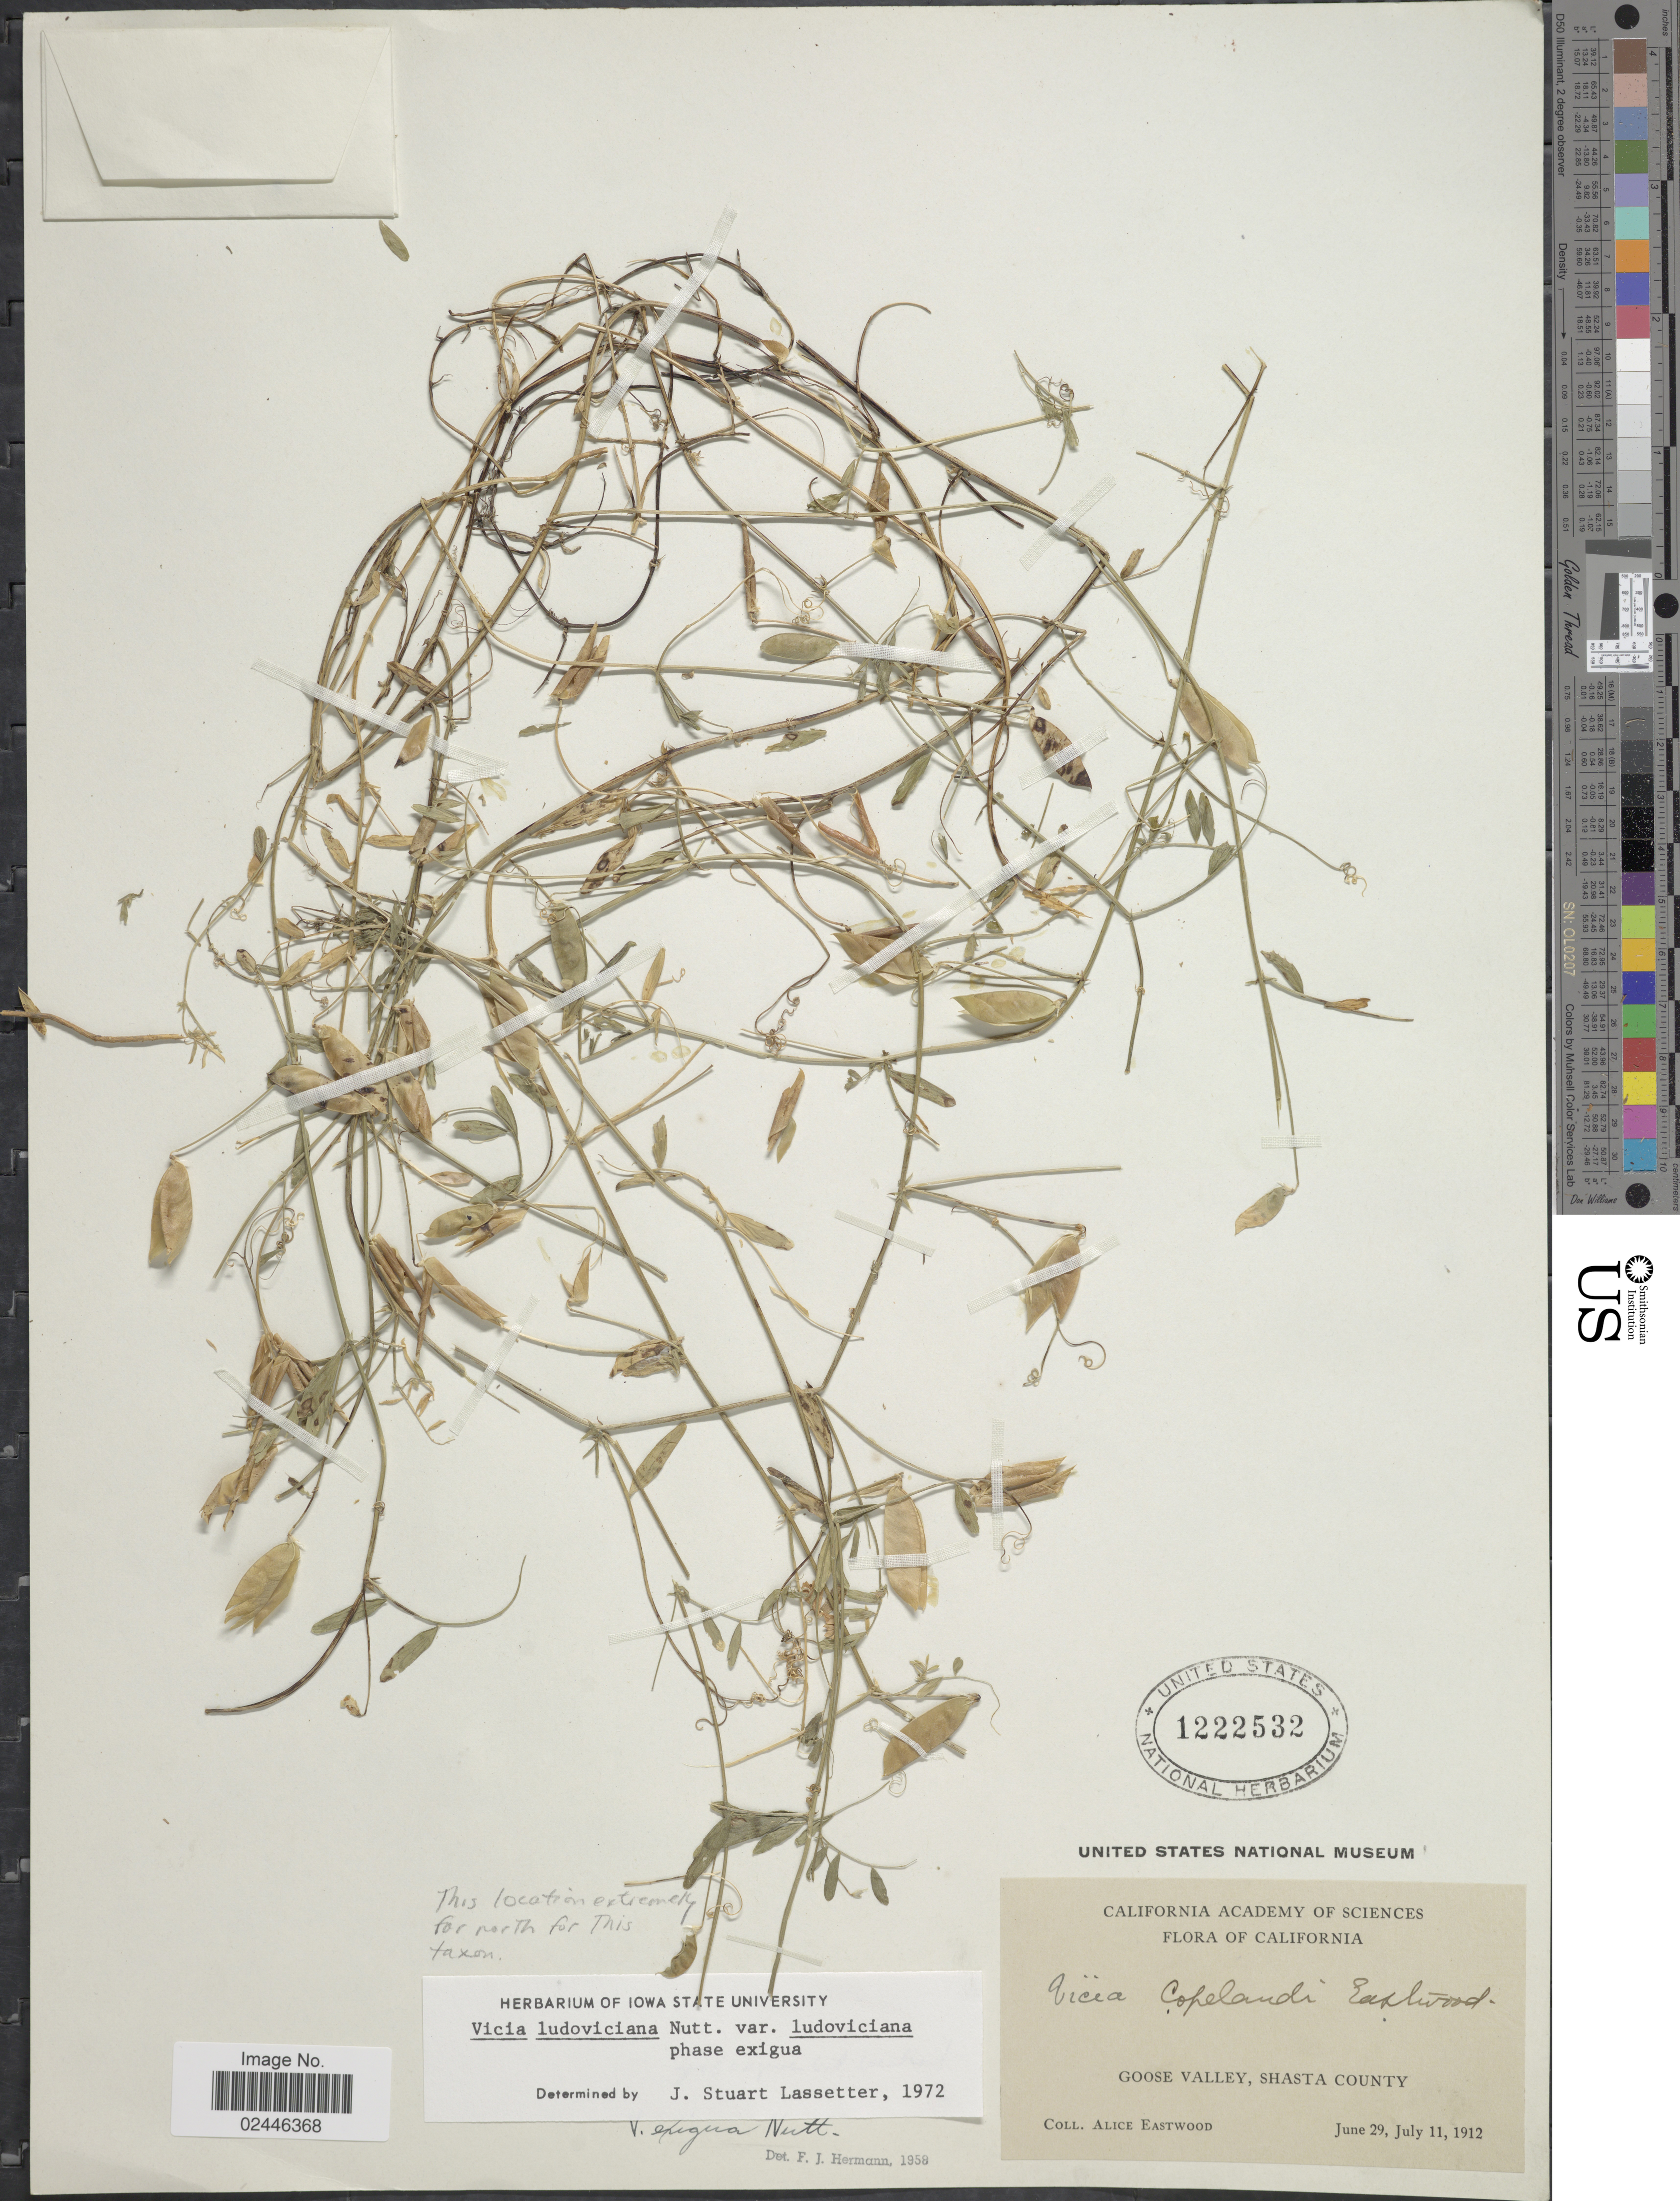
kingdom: Plantae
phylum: Tracheophyta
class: Magnoliopsida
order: Fabales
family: Fabaceae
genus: Vicia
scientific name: Vicia ludoviciana var. ludoviciana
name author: Nutt. ex Torr. & A. Gray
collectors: A. Eastwood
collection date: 1912-06-29/1912-07-11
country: United States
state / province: California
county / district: Shasta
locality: Goose Valley, Shasta County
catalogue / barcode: US 1222532